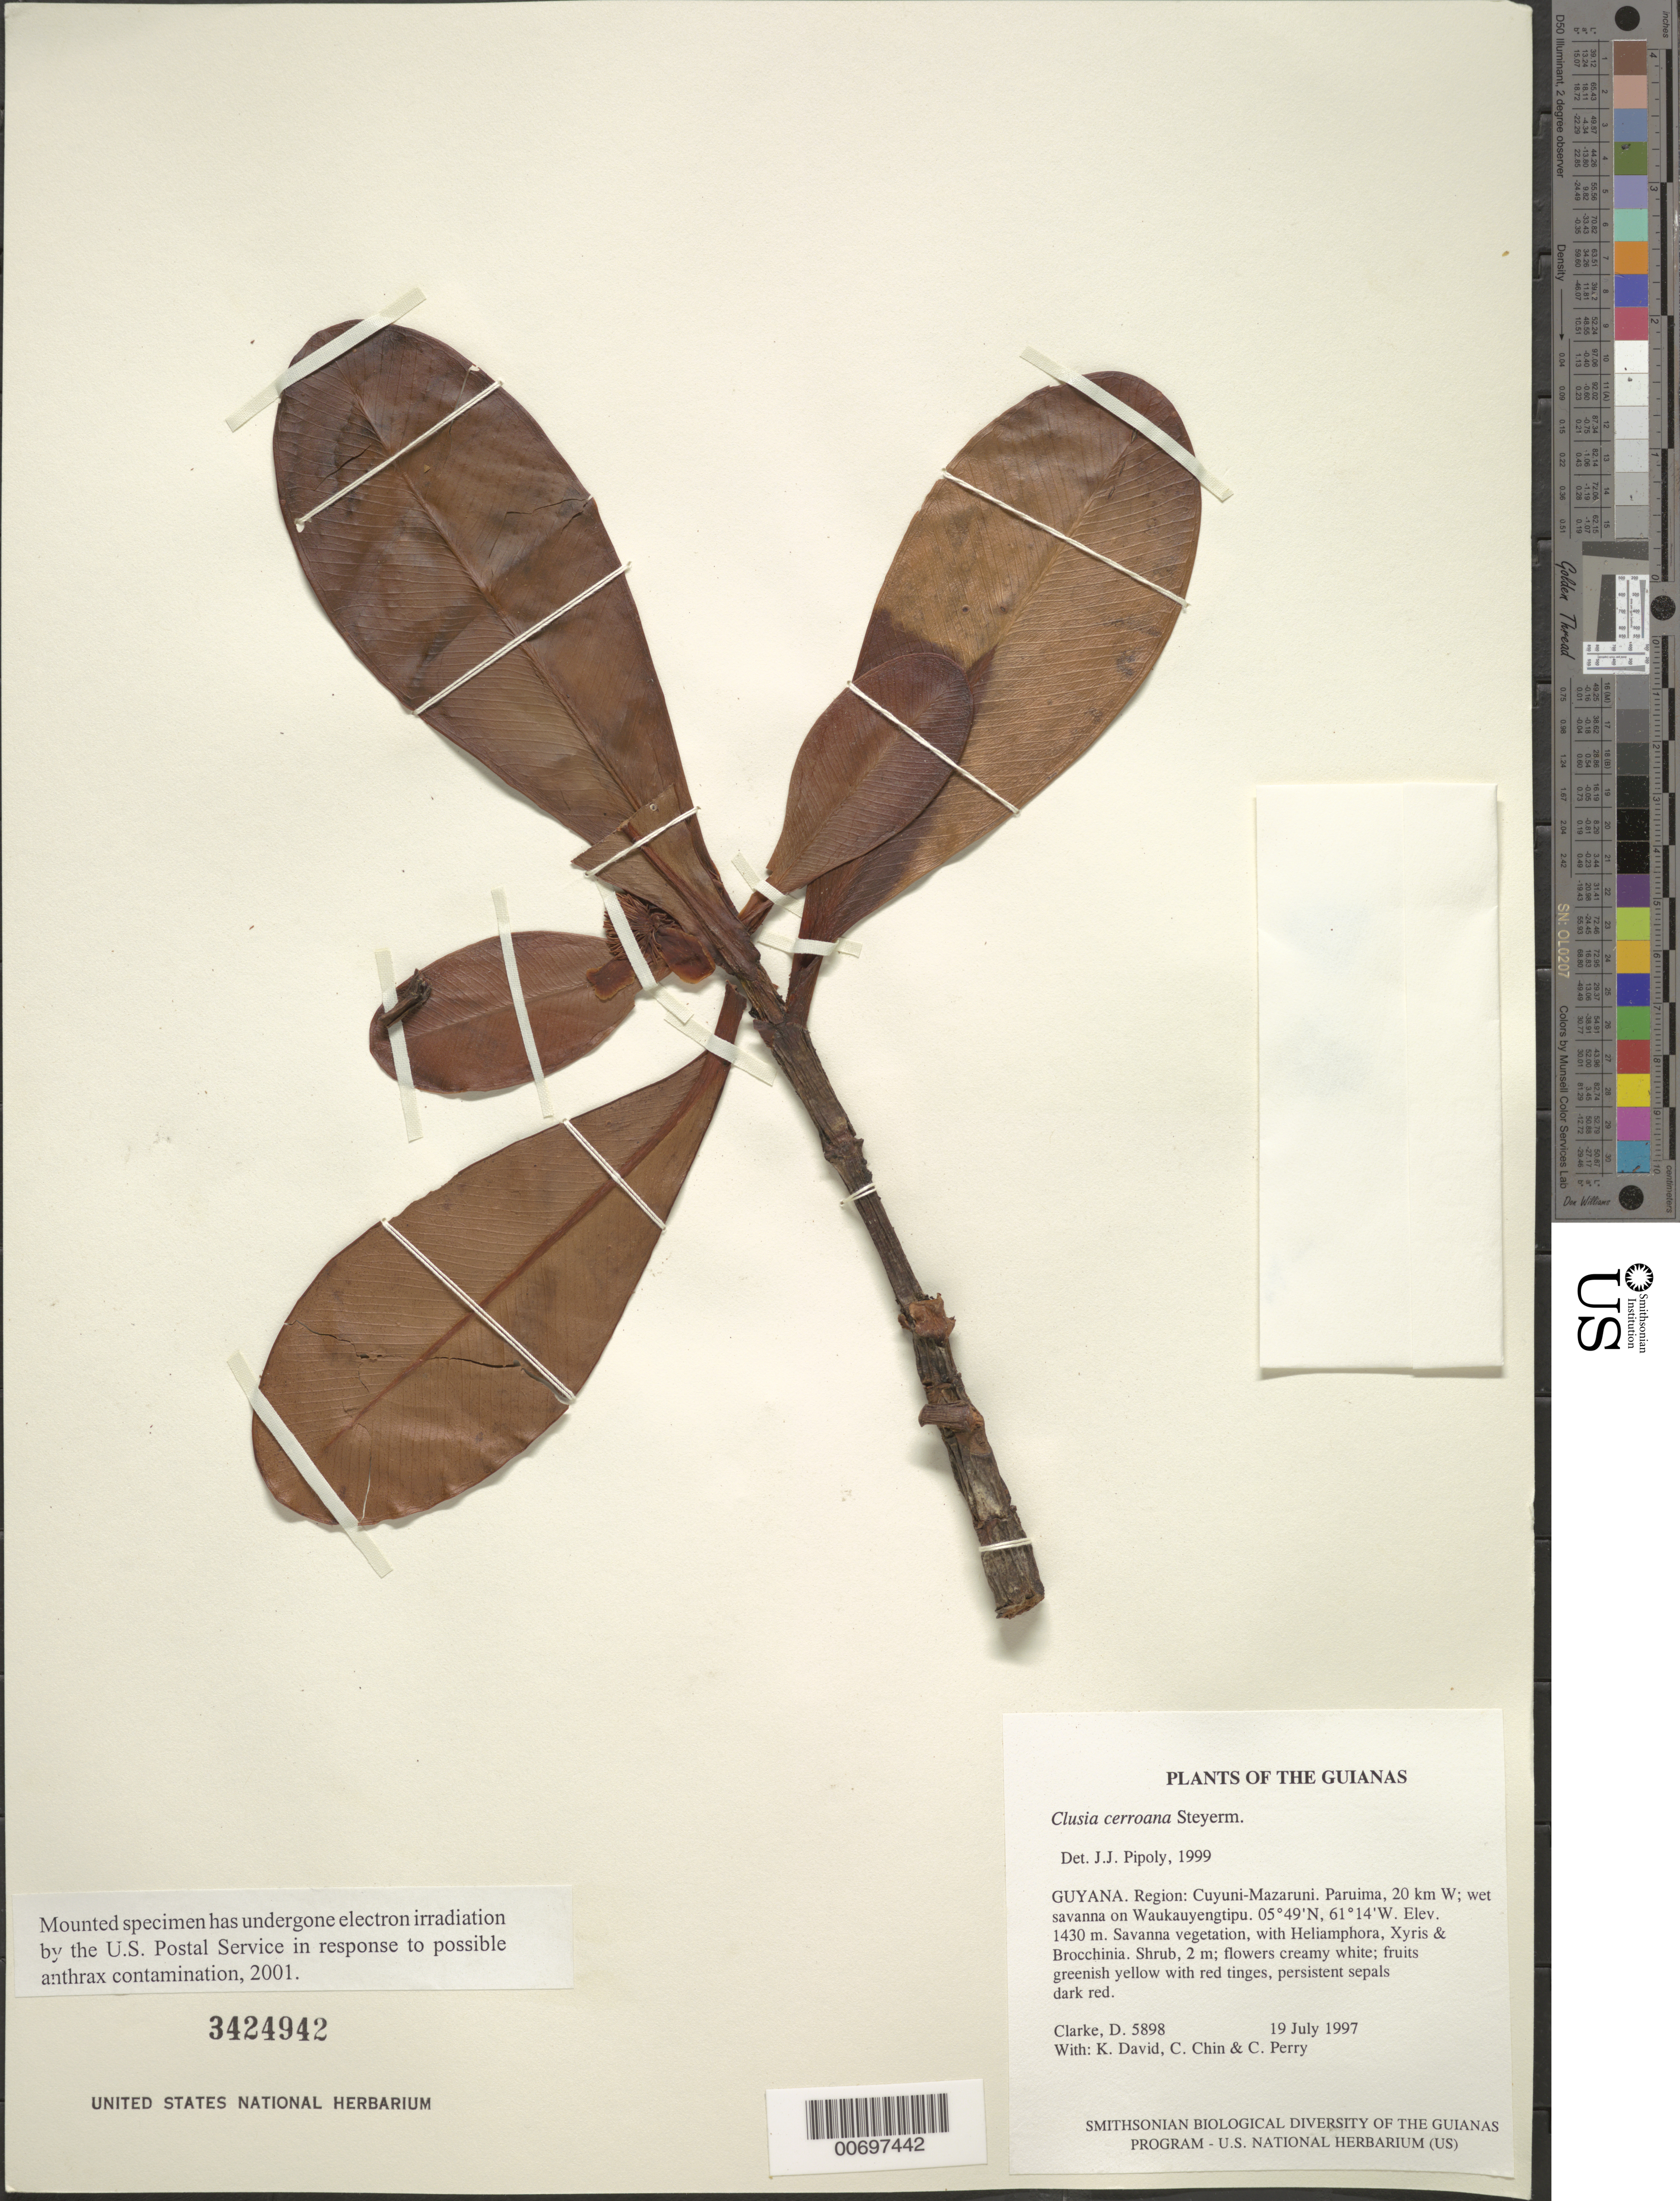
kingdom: Plantae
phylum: Tracheophyta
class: Magnoliopsida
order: Malpighiales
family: Clusiaceae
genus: Clusia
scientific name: Clusia cerroana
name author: Steyerm.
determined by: Pipoly, J. J., III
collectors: H. D. Clarke, K. David, C. Chin & C. Perry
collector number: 5898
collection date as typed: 19 July 1997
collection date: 1997-07-19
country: Guyana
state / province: Cuyuni-Mazaruni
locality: Paruima, 20 km W; wet savanna on Waukauyengtipu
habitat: Savanna vegetation, with Heliamphora, Xyris & Brocchinia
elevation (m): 1430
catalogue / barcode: US 3424942